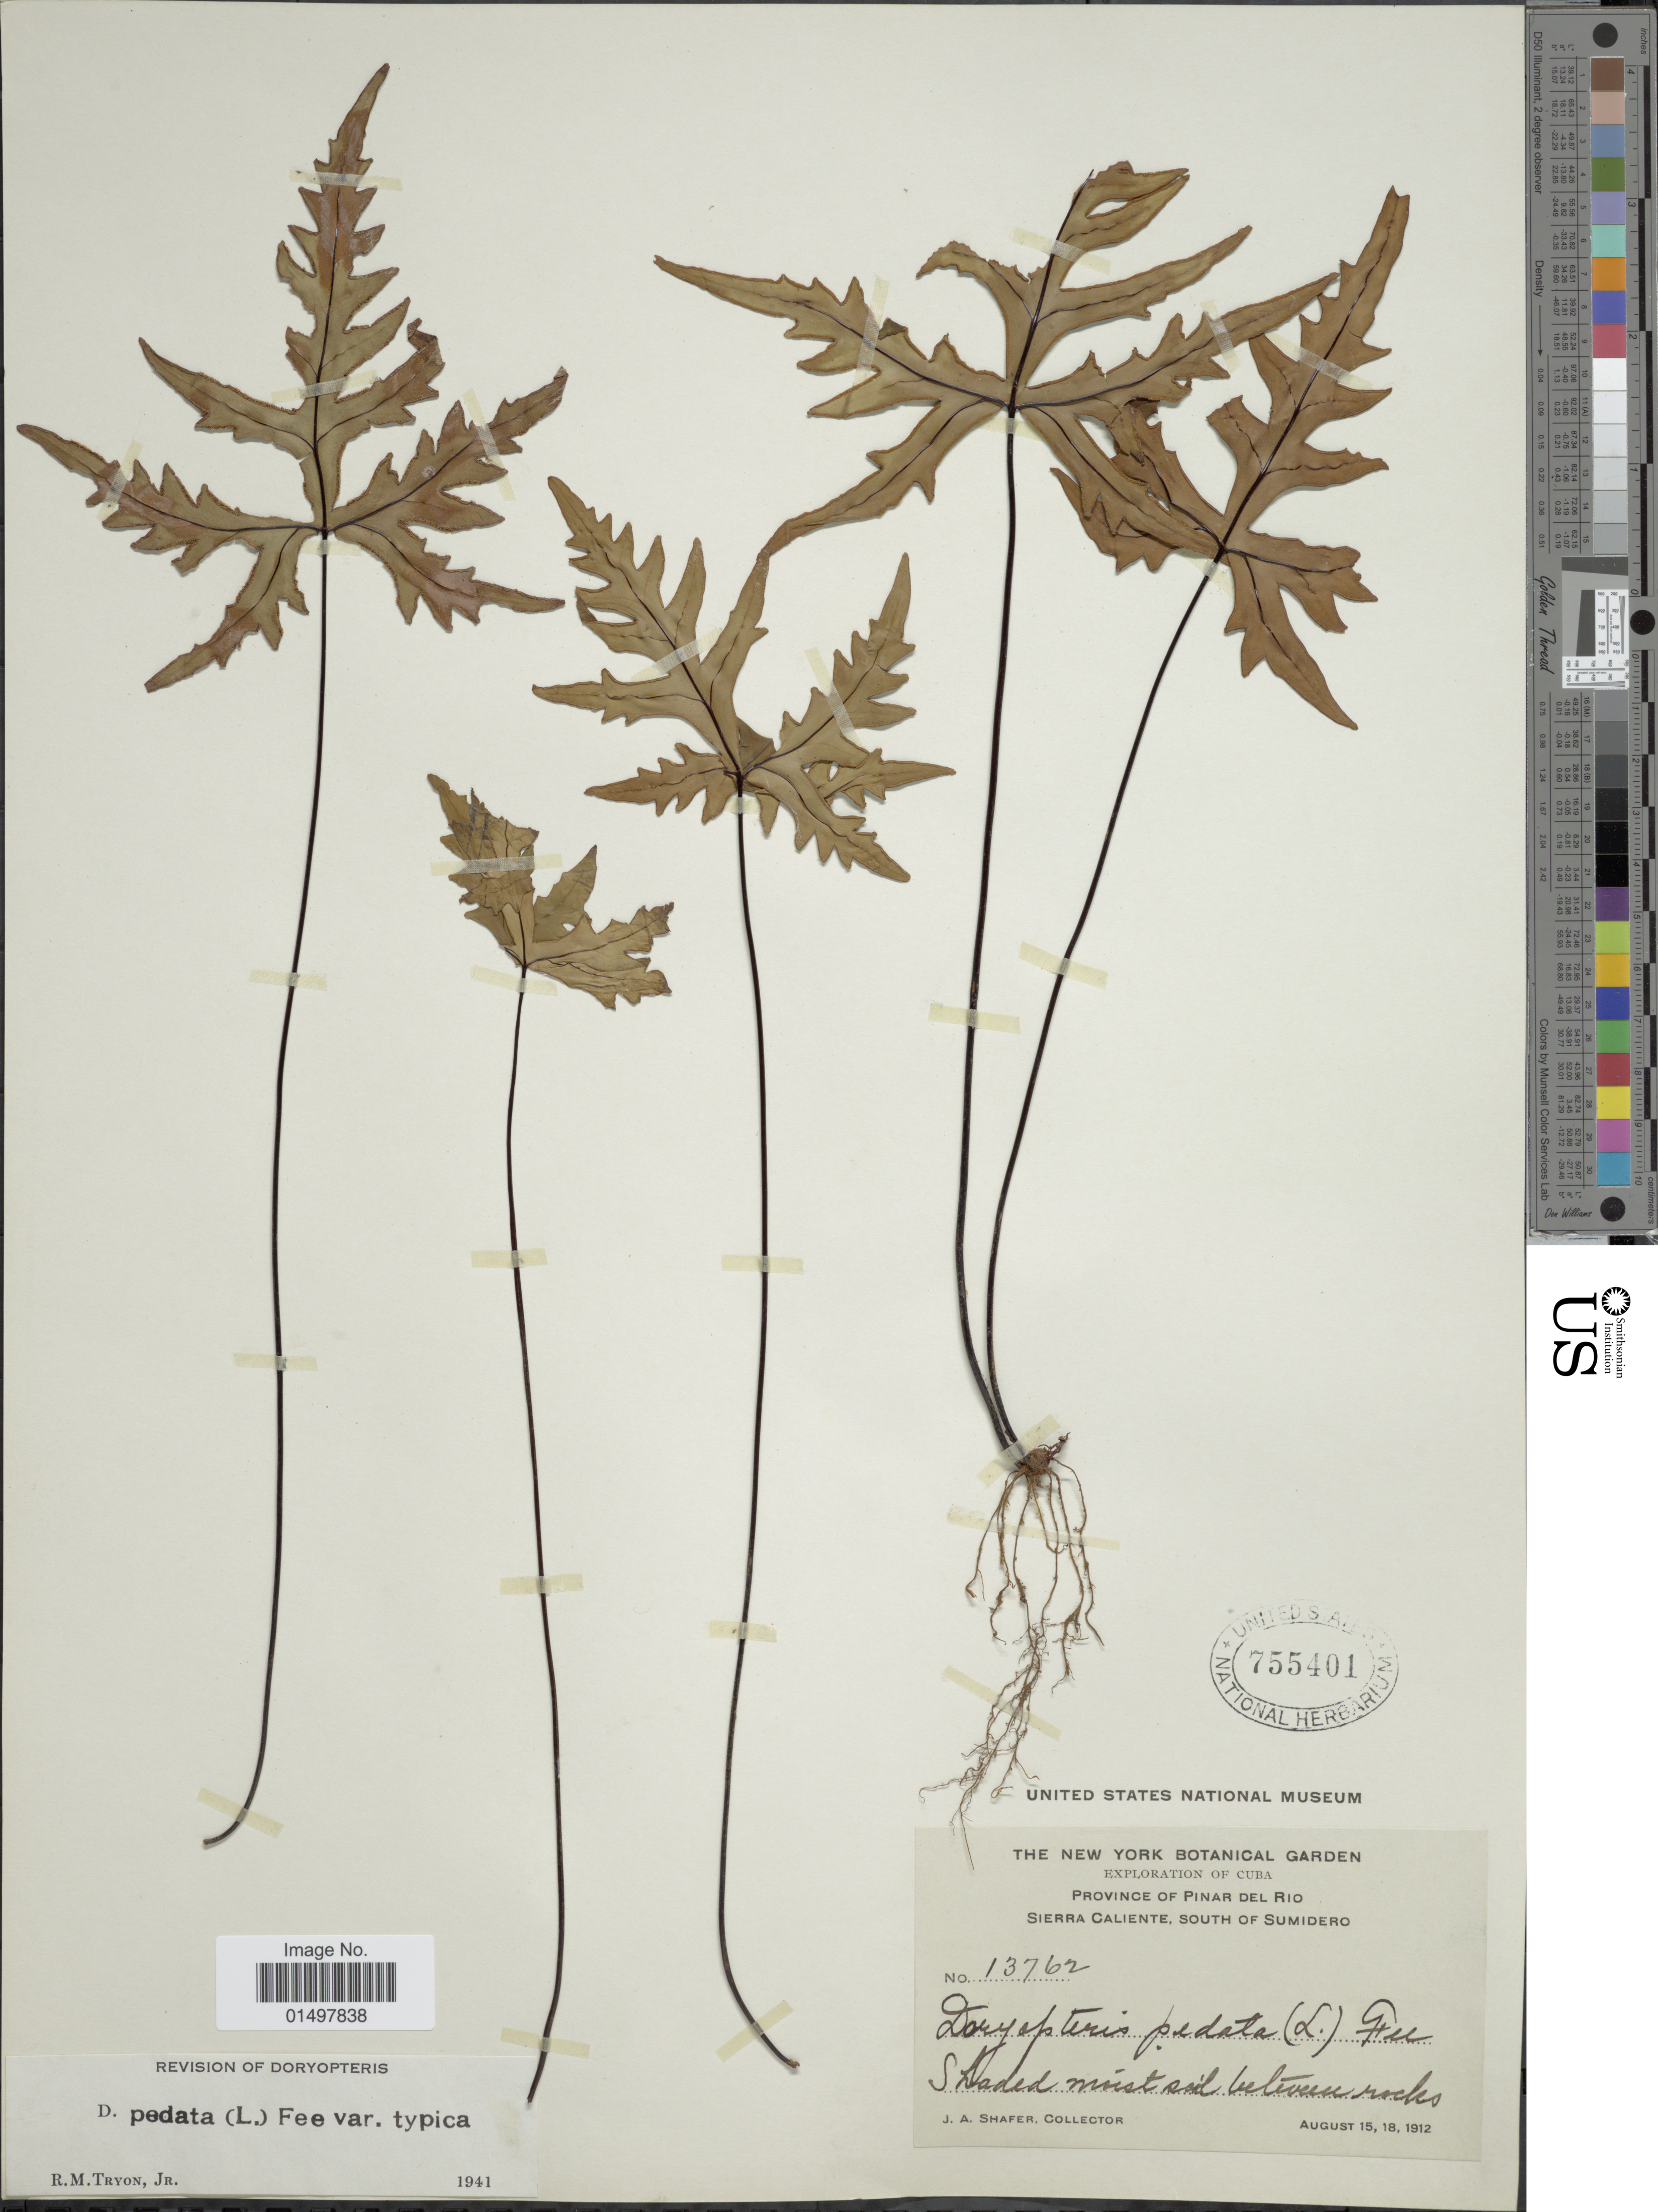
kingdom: Plantae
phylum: Tracheophyta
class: Polypodiopsida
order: Polypodiales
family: Pteridaceae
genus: Doryopteris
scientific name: Doryopteris pedata var. typica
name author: (L.) Fée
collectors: J. A. Shafer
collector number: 13762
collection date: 1912-08-15/1912-08-18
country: Cuba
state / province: Pinar del Río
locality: Province of Pinar del Rio. Sierra Caliente, South of Sumidero.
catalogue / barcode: US 755401